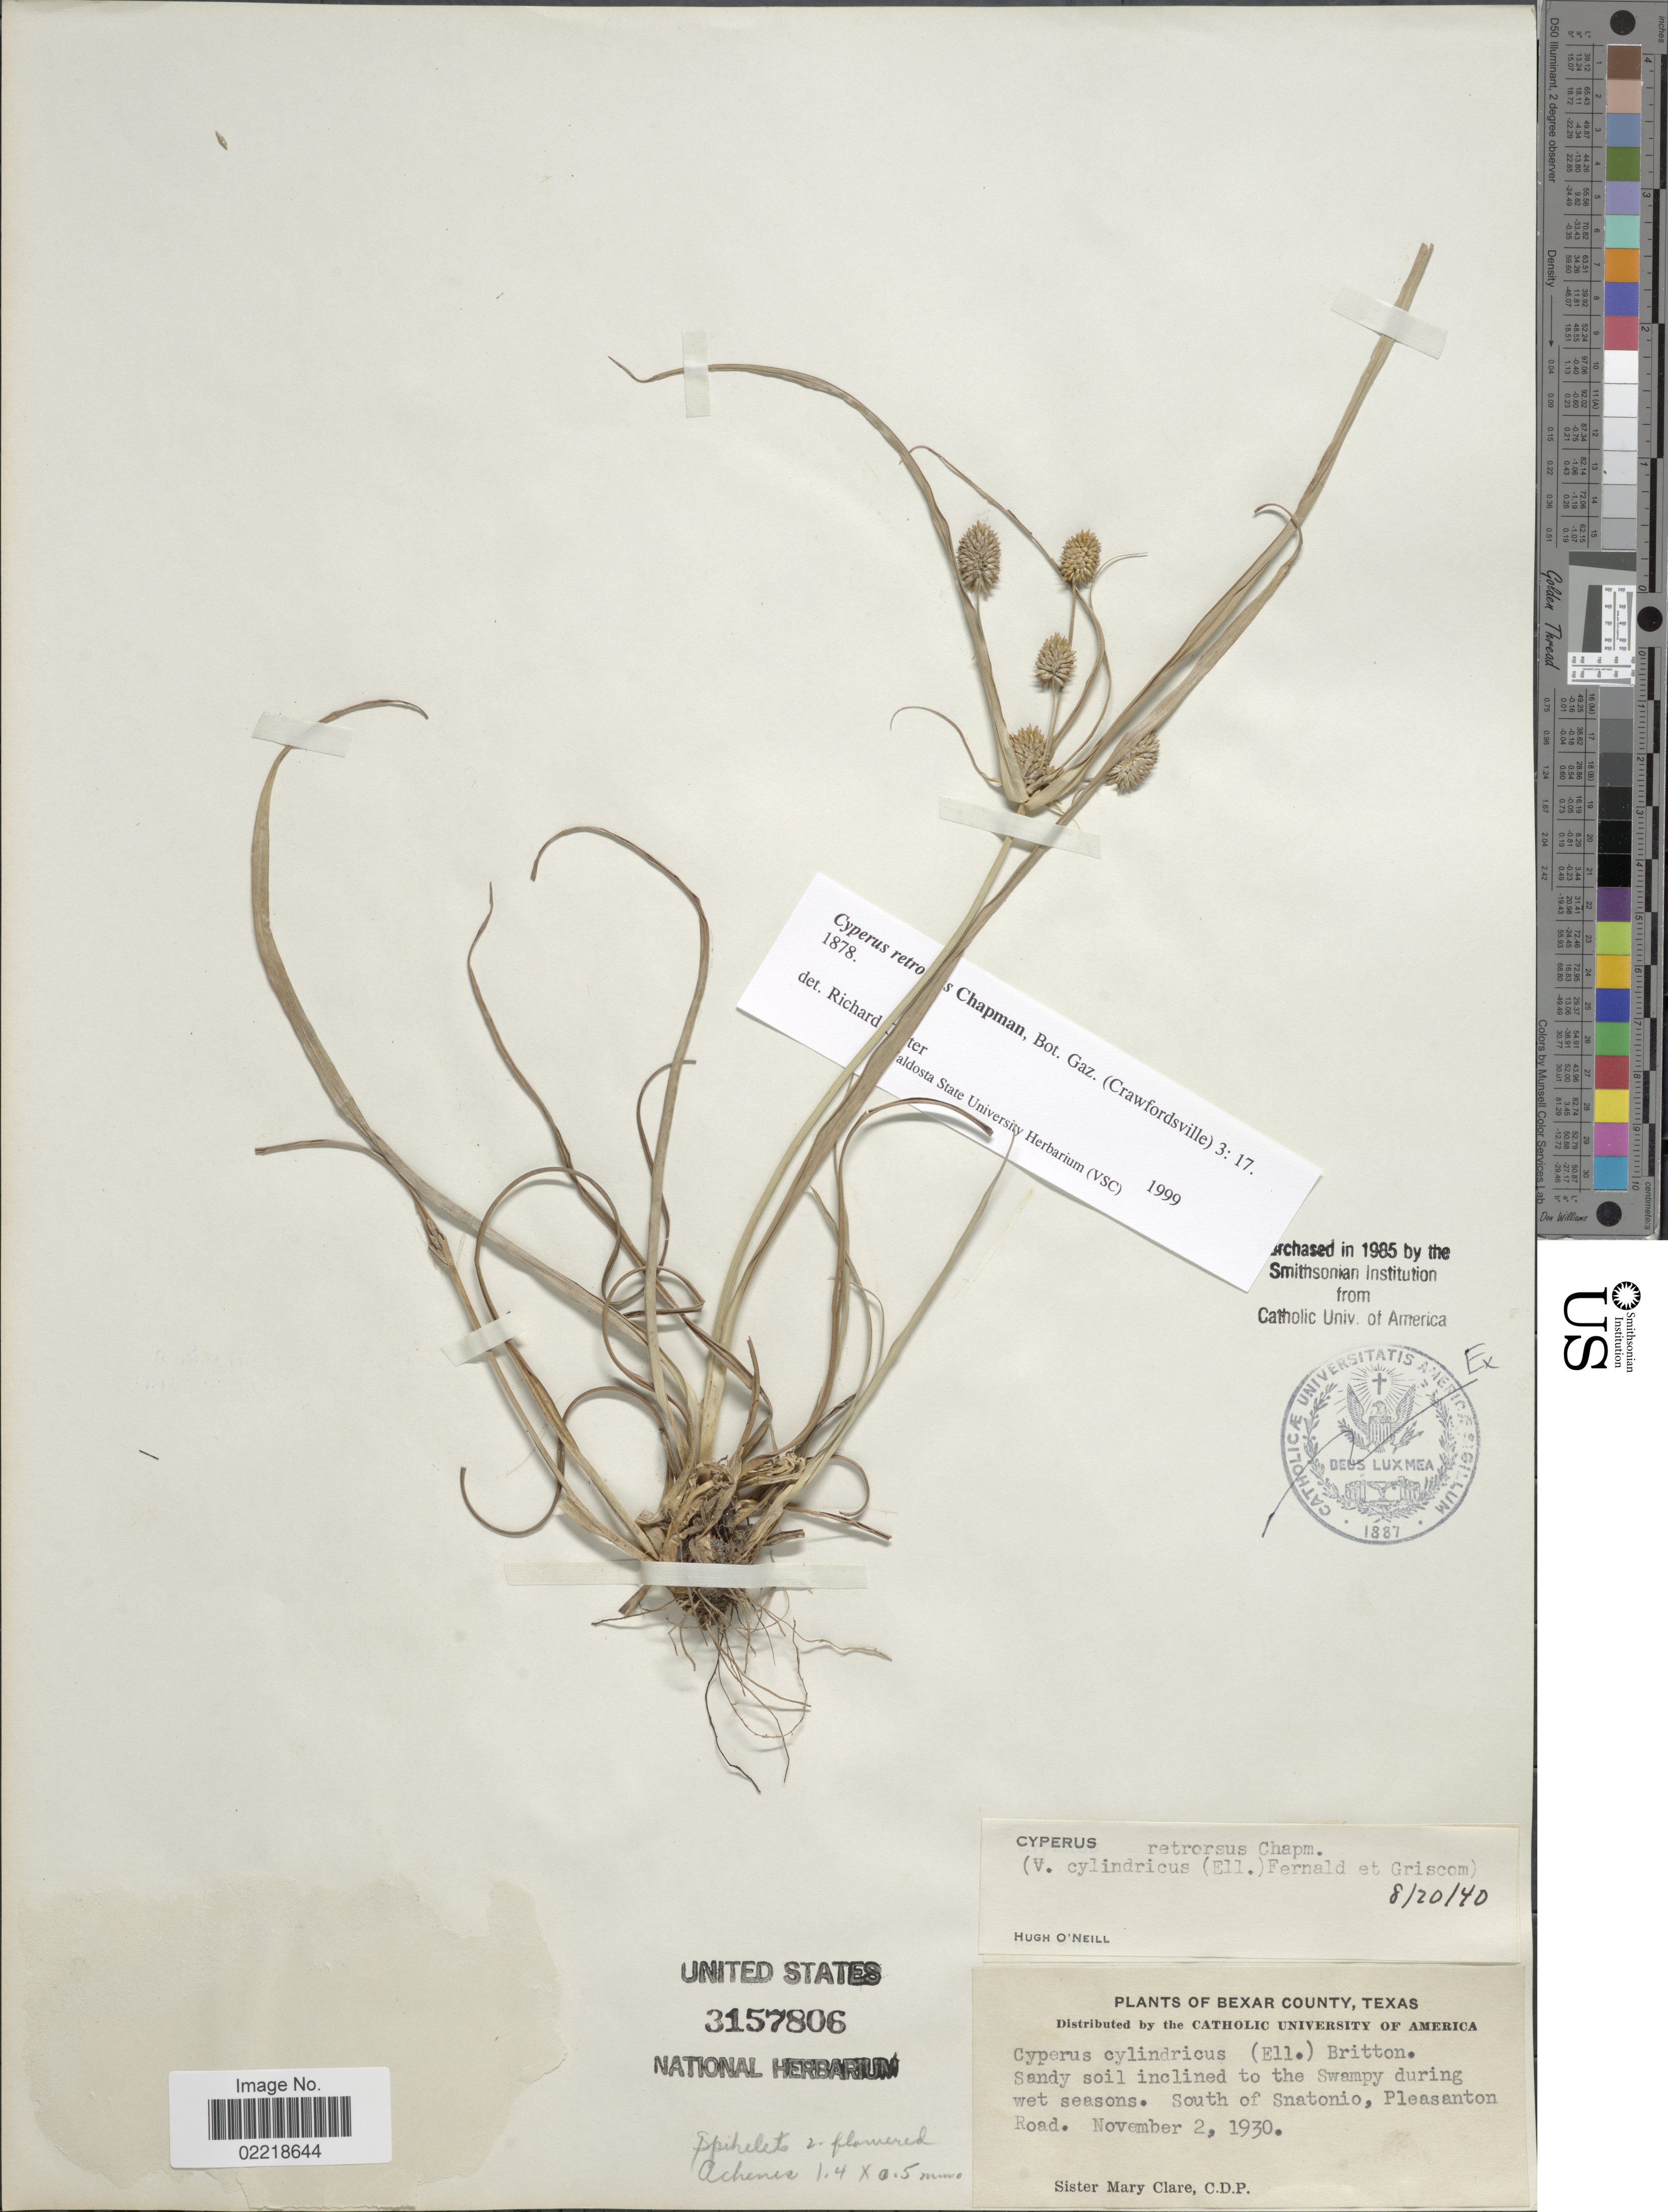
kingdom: Plantae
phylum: Tracheophyta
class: Liliopsida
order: Poales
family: Cyperaceae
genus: Cyperus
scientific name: Cyperus retrorsus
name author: Chapm.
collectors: M. Clare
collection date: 1930-11-02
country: United States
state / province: Texas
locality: Bexar County. South of Snatonio, Pleasanton Road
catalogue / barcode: US 3157806